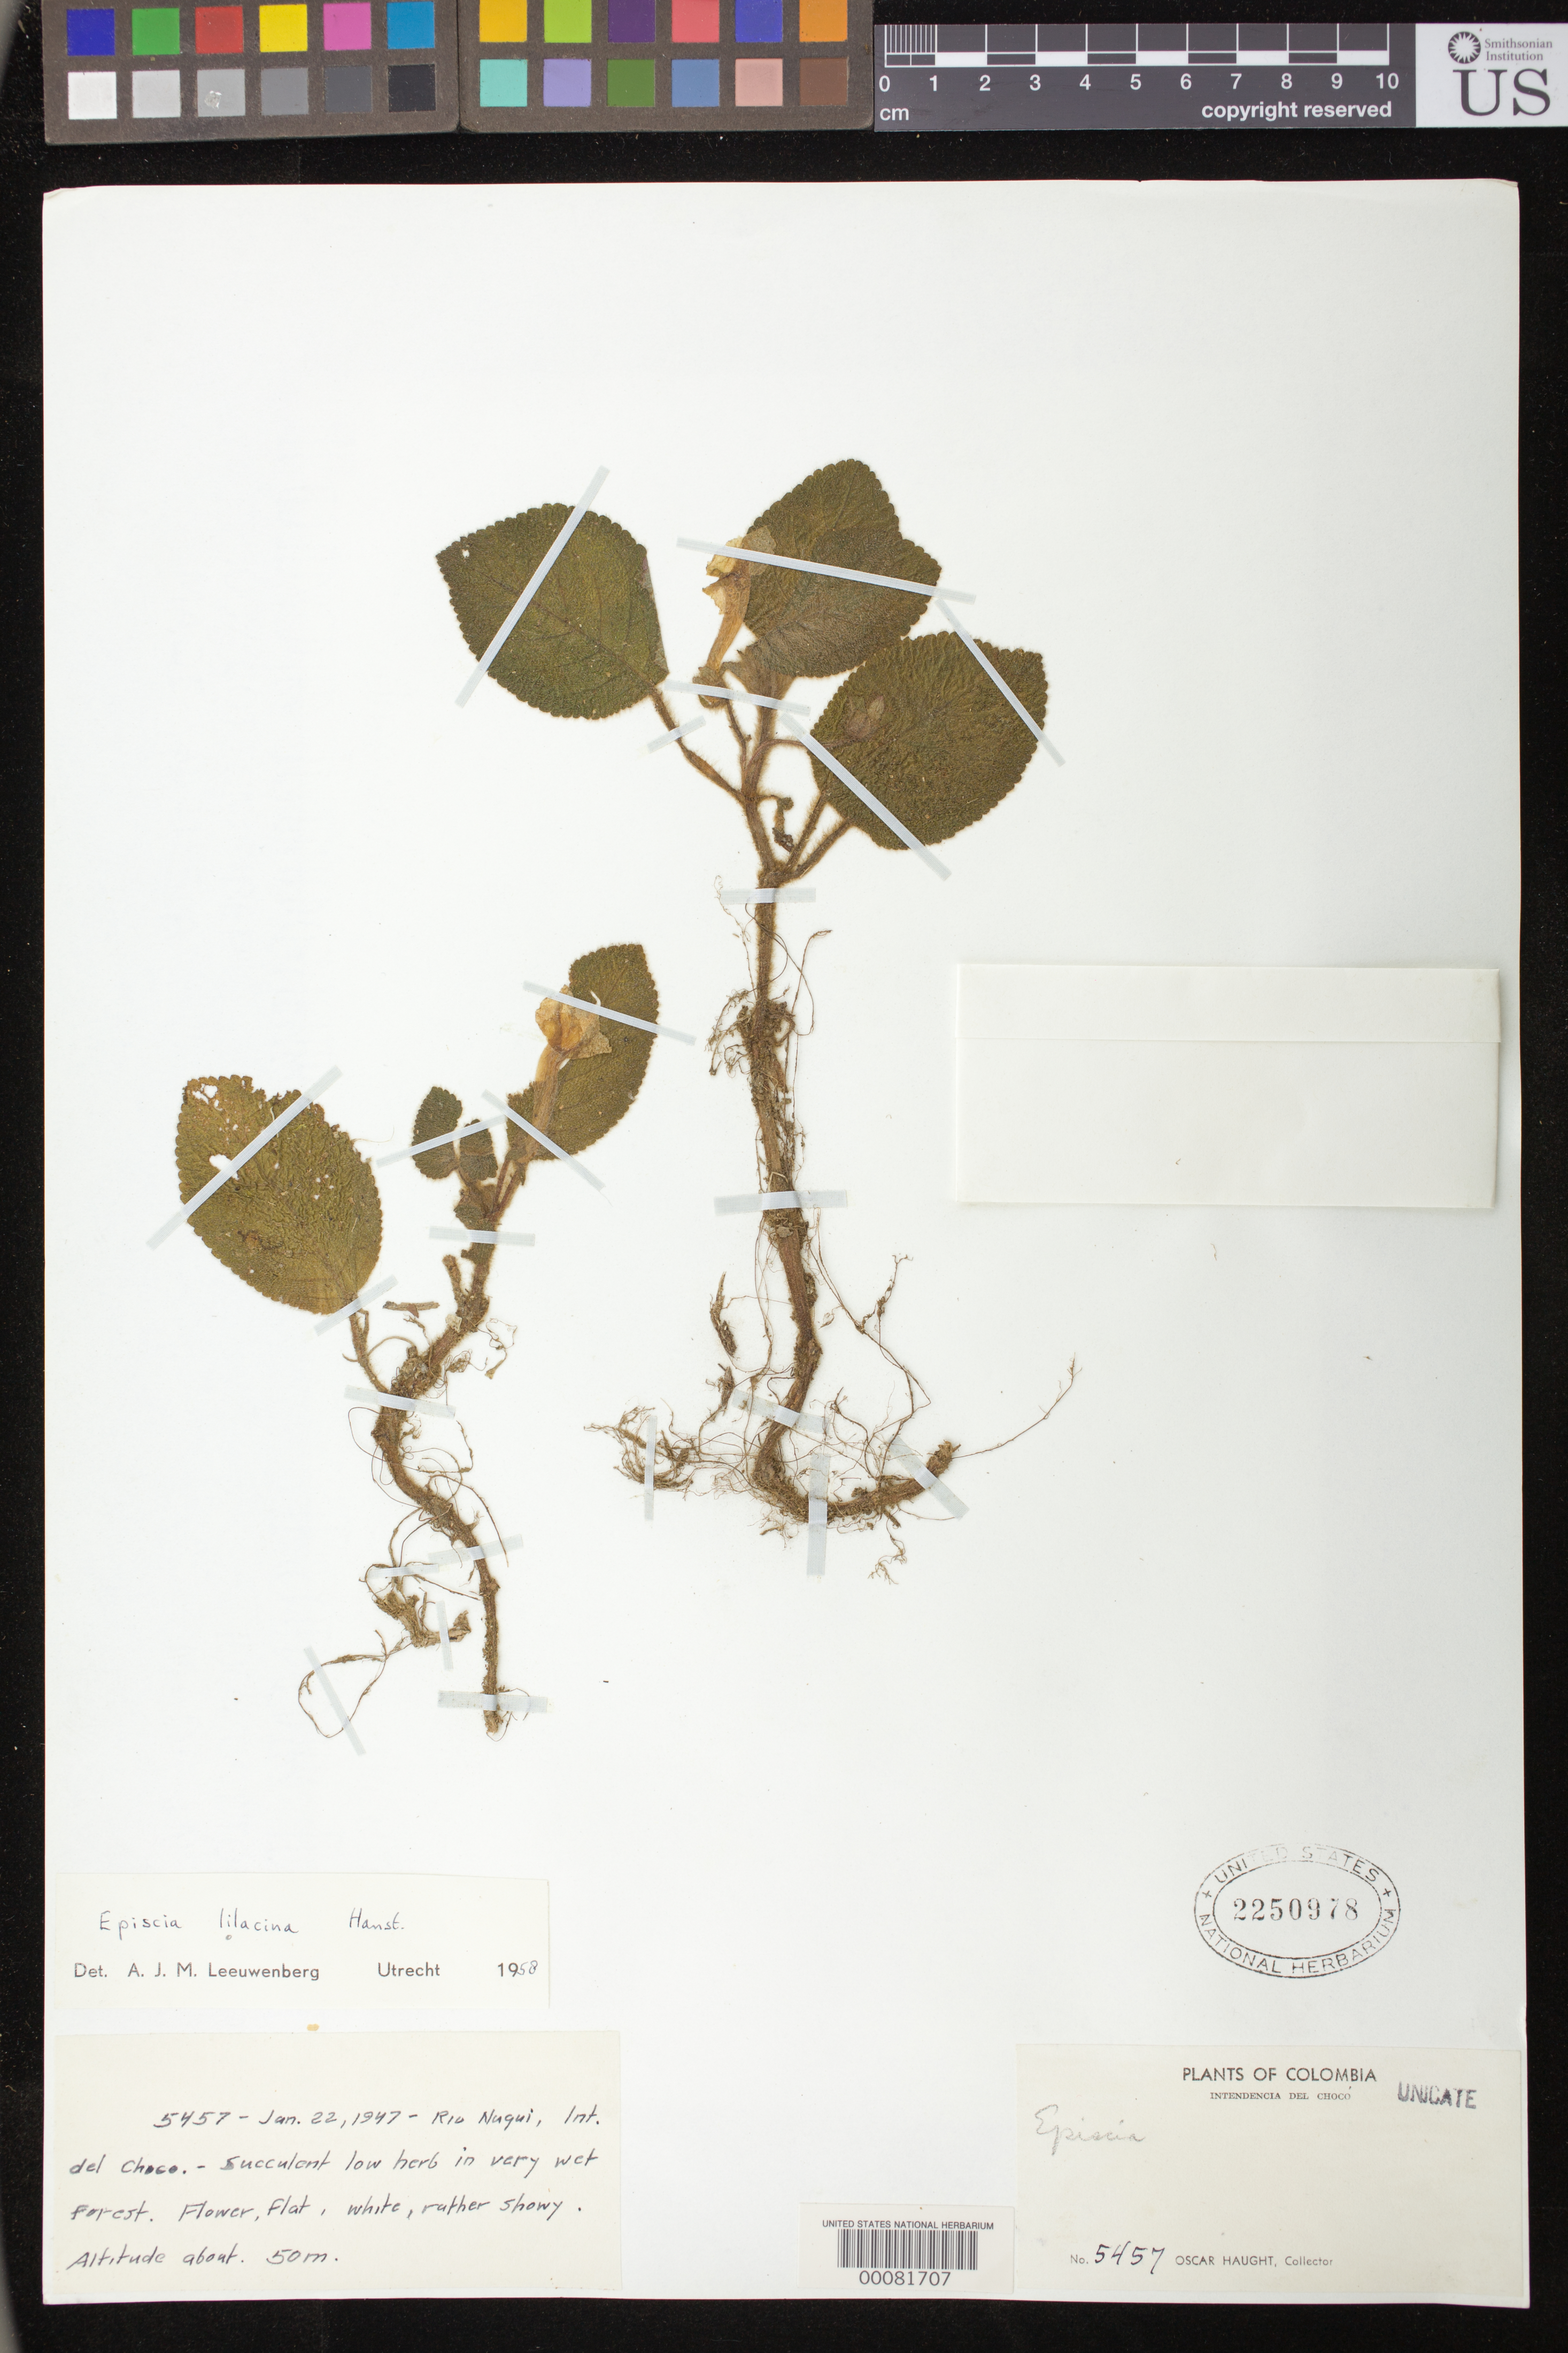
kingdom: Plantae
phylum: Tracheophyta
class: Magnoliopsida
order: Lamiales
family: Gesneriaceae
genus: Episcia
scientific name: Episcia lilacina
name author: Hanst.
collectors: O. L. Haught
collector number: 5457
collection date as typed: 22 Jan 1947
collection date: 1947-01-22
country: Colombia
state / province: Chocó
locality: Rio Nuqui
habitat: In very wet forest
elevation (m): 50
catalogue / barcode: US 2250978